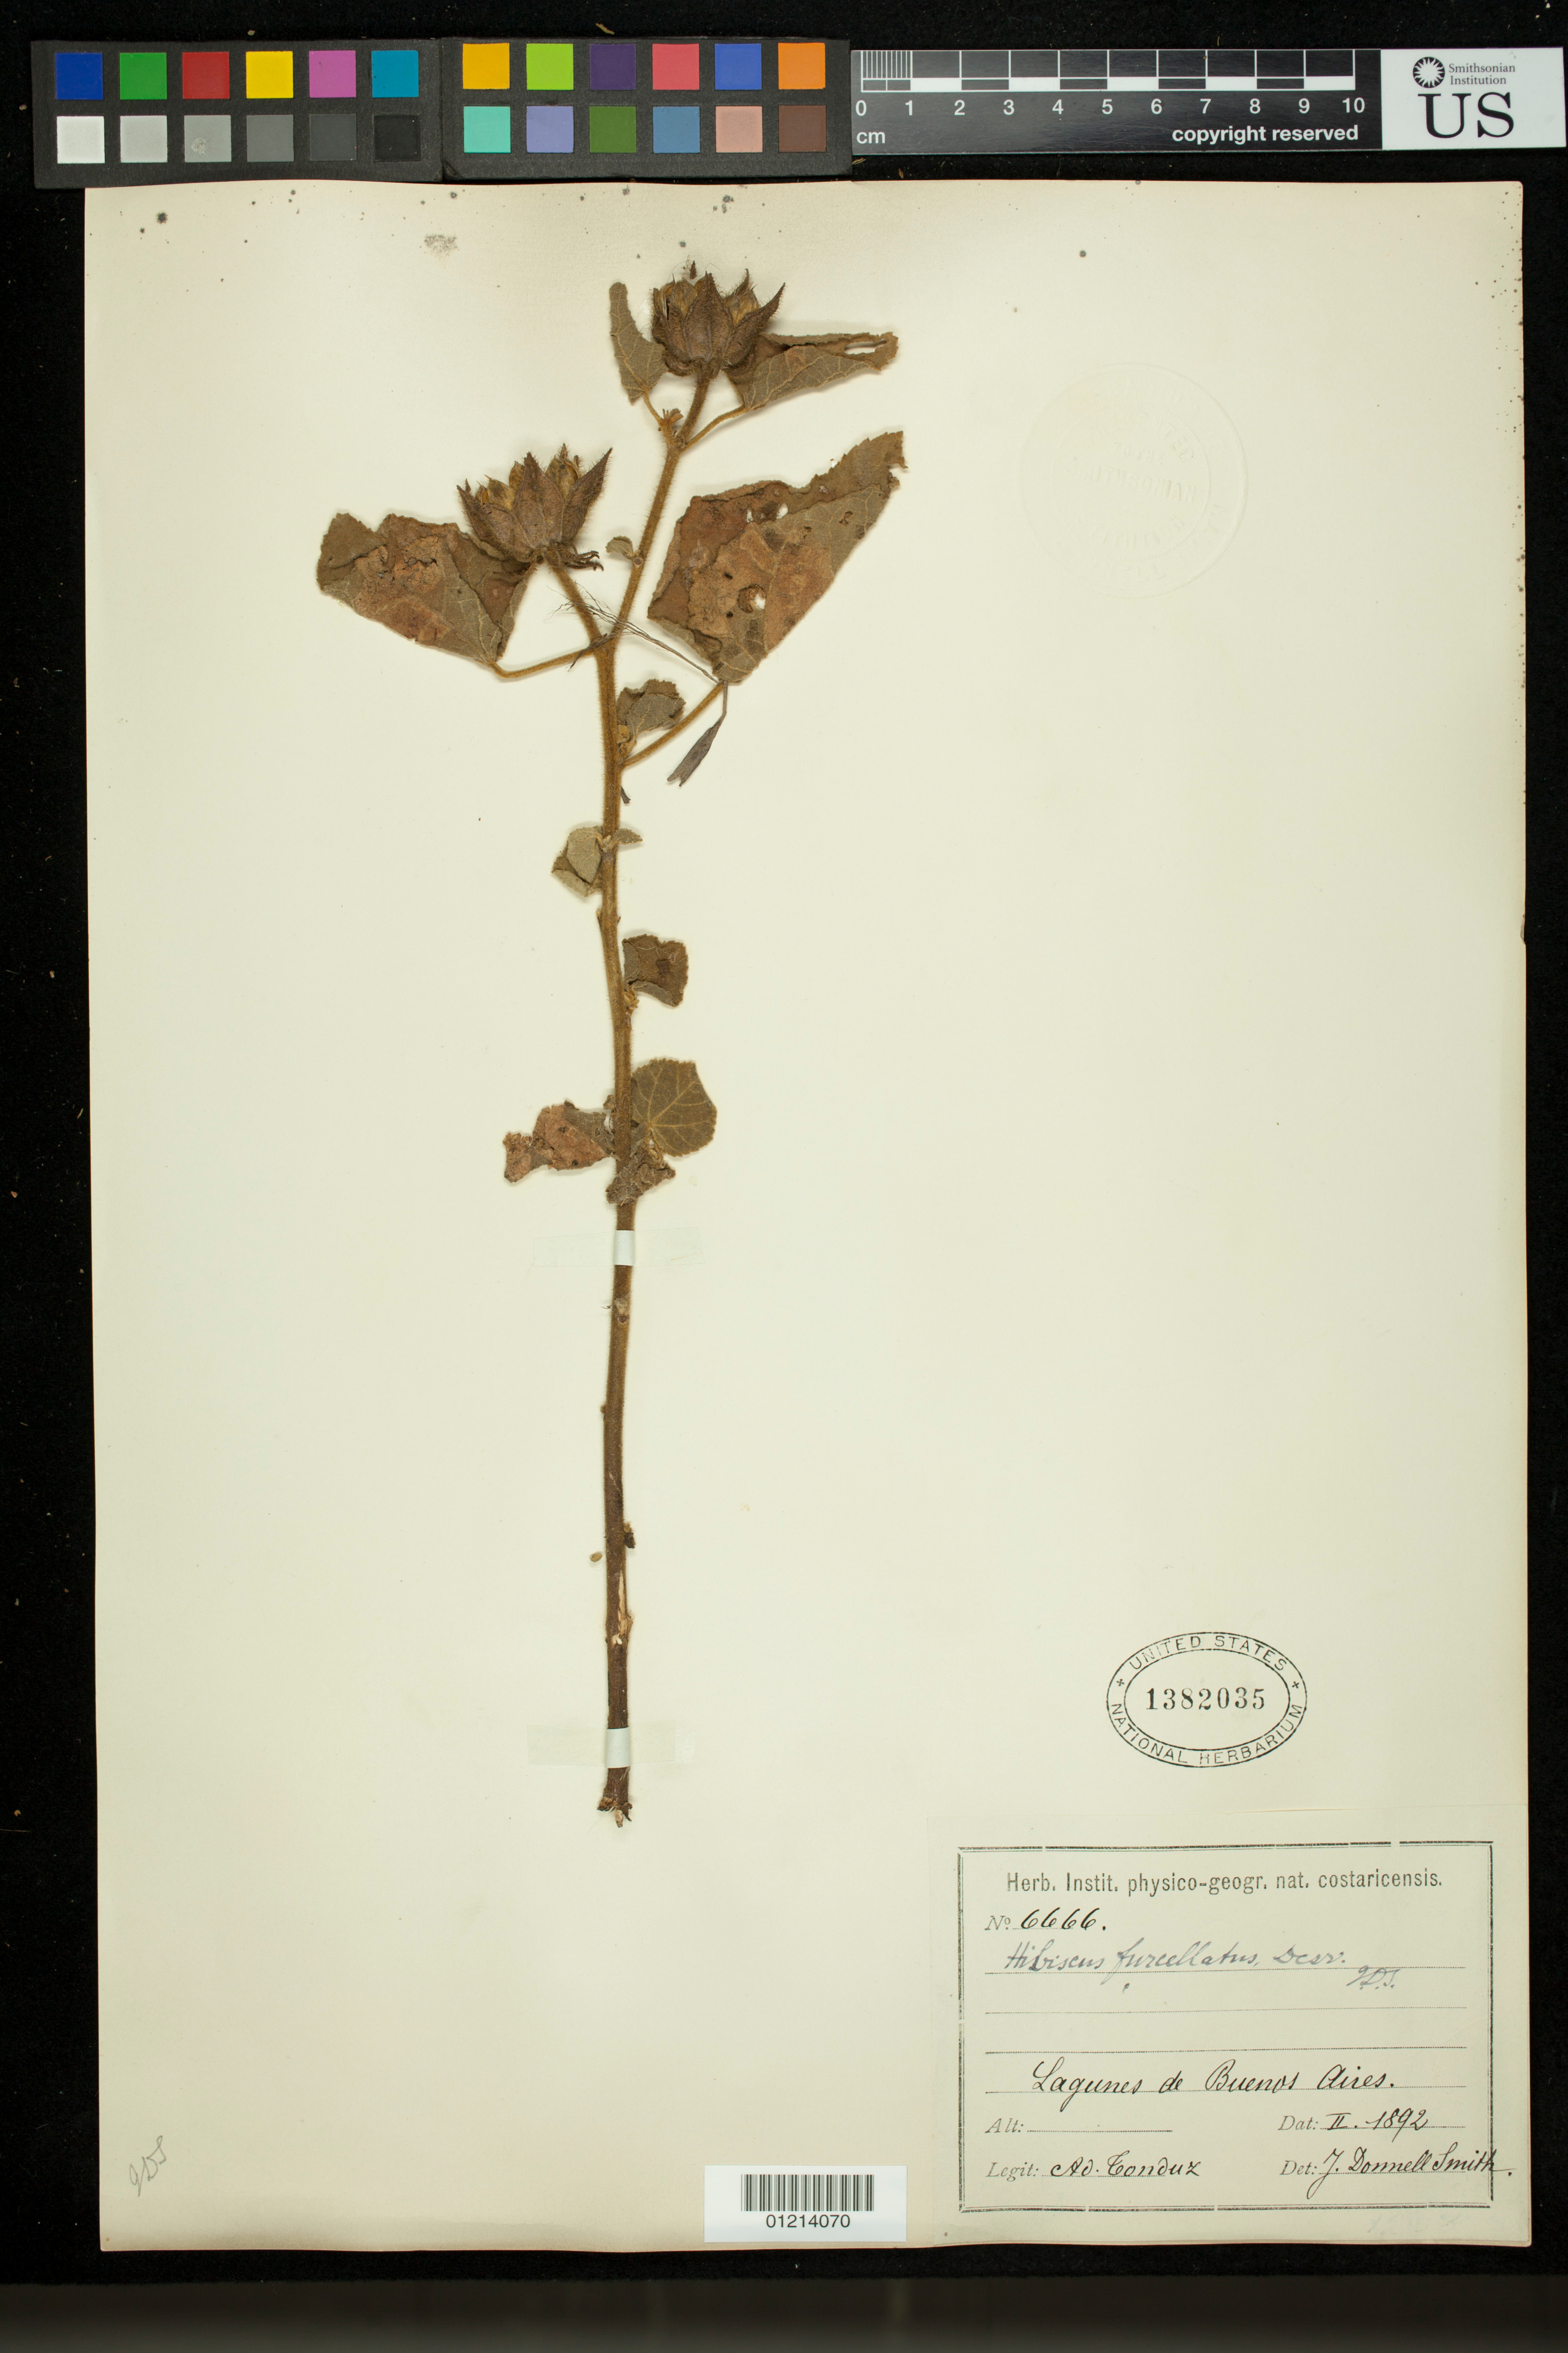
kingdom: Plantae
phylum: Tracheophyta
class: Magnoliopsida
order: Malvales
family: Malvaceae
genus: Sabdariffa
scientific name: Sabdariffa maculata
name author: (Lam.) M.M. Hanes & R.L. Barrett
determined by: Dorr, Laurence J., Curator (BOT), Smithsonian Institution - National Museum of Natural History (UNITED STATES)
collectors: A. Tonduz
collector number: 6666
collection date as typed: Feb 1892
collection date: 1892-02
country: Costa Rica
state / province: Puntarenas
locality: Lagunes de Buenos Aires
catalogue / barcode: US 1382035